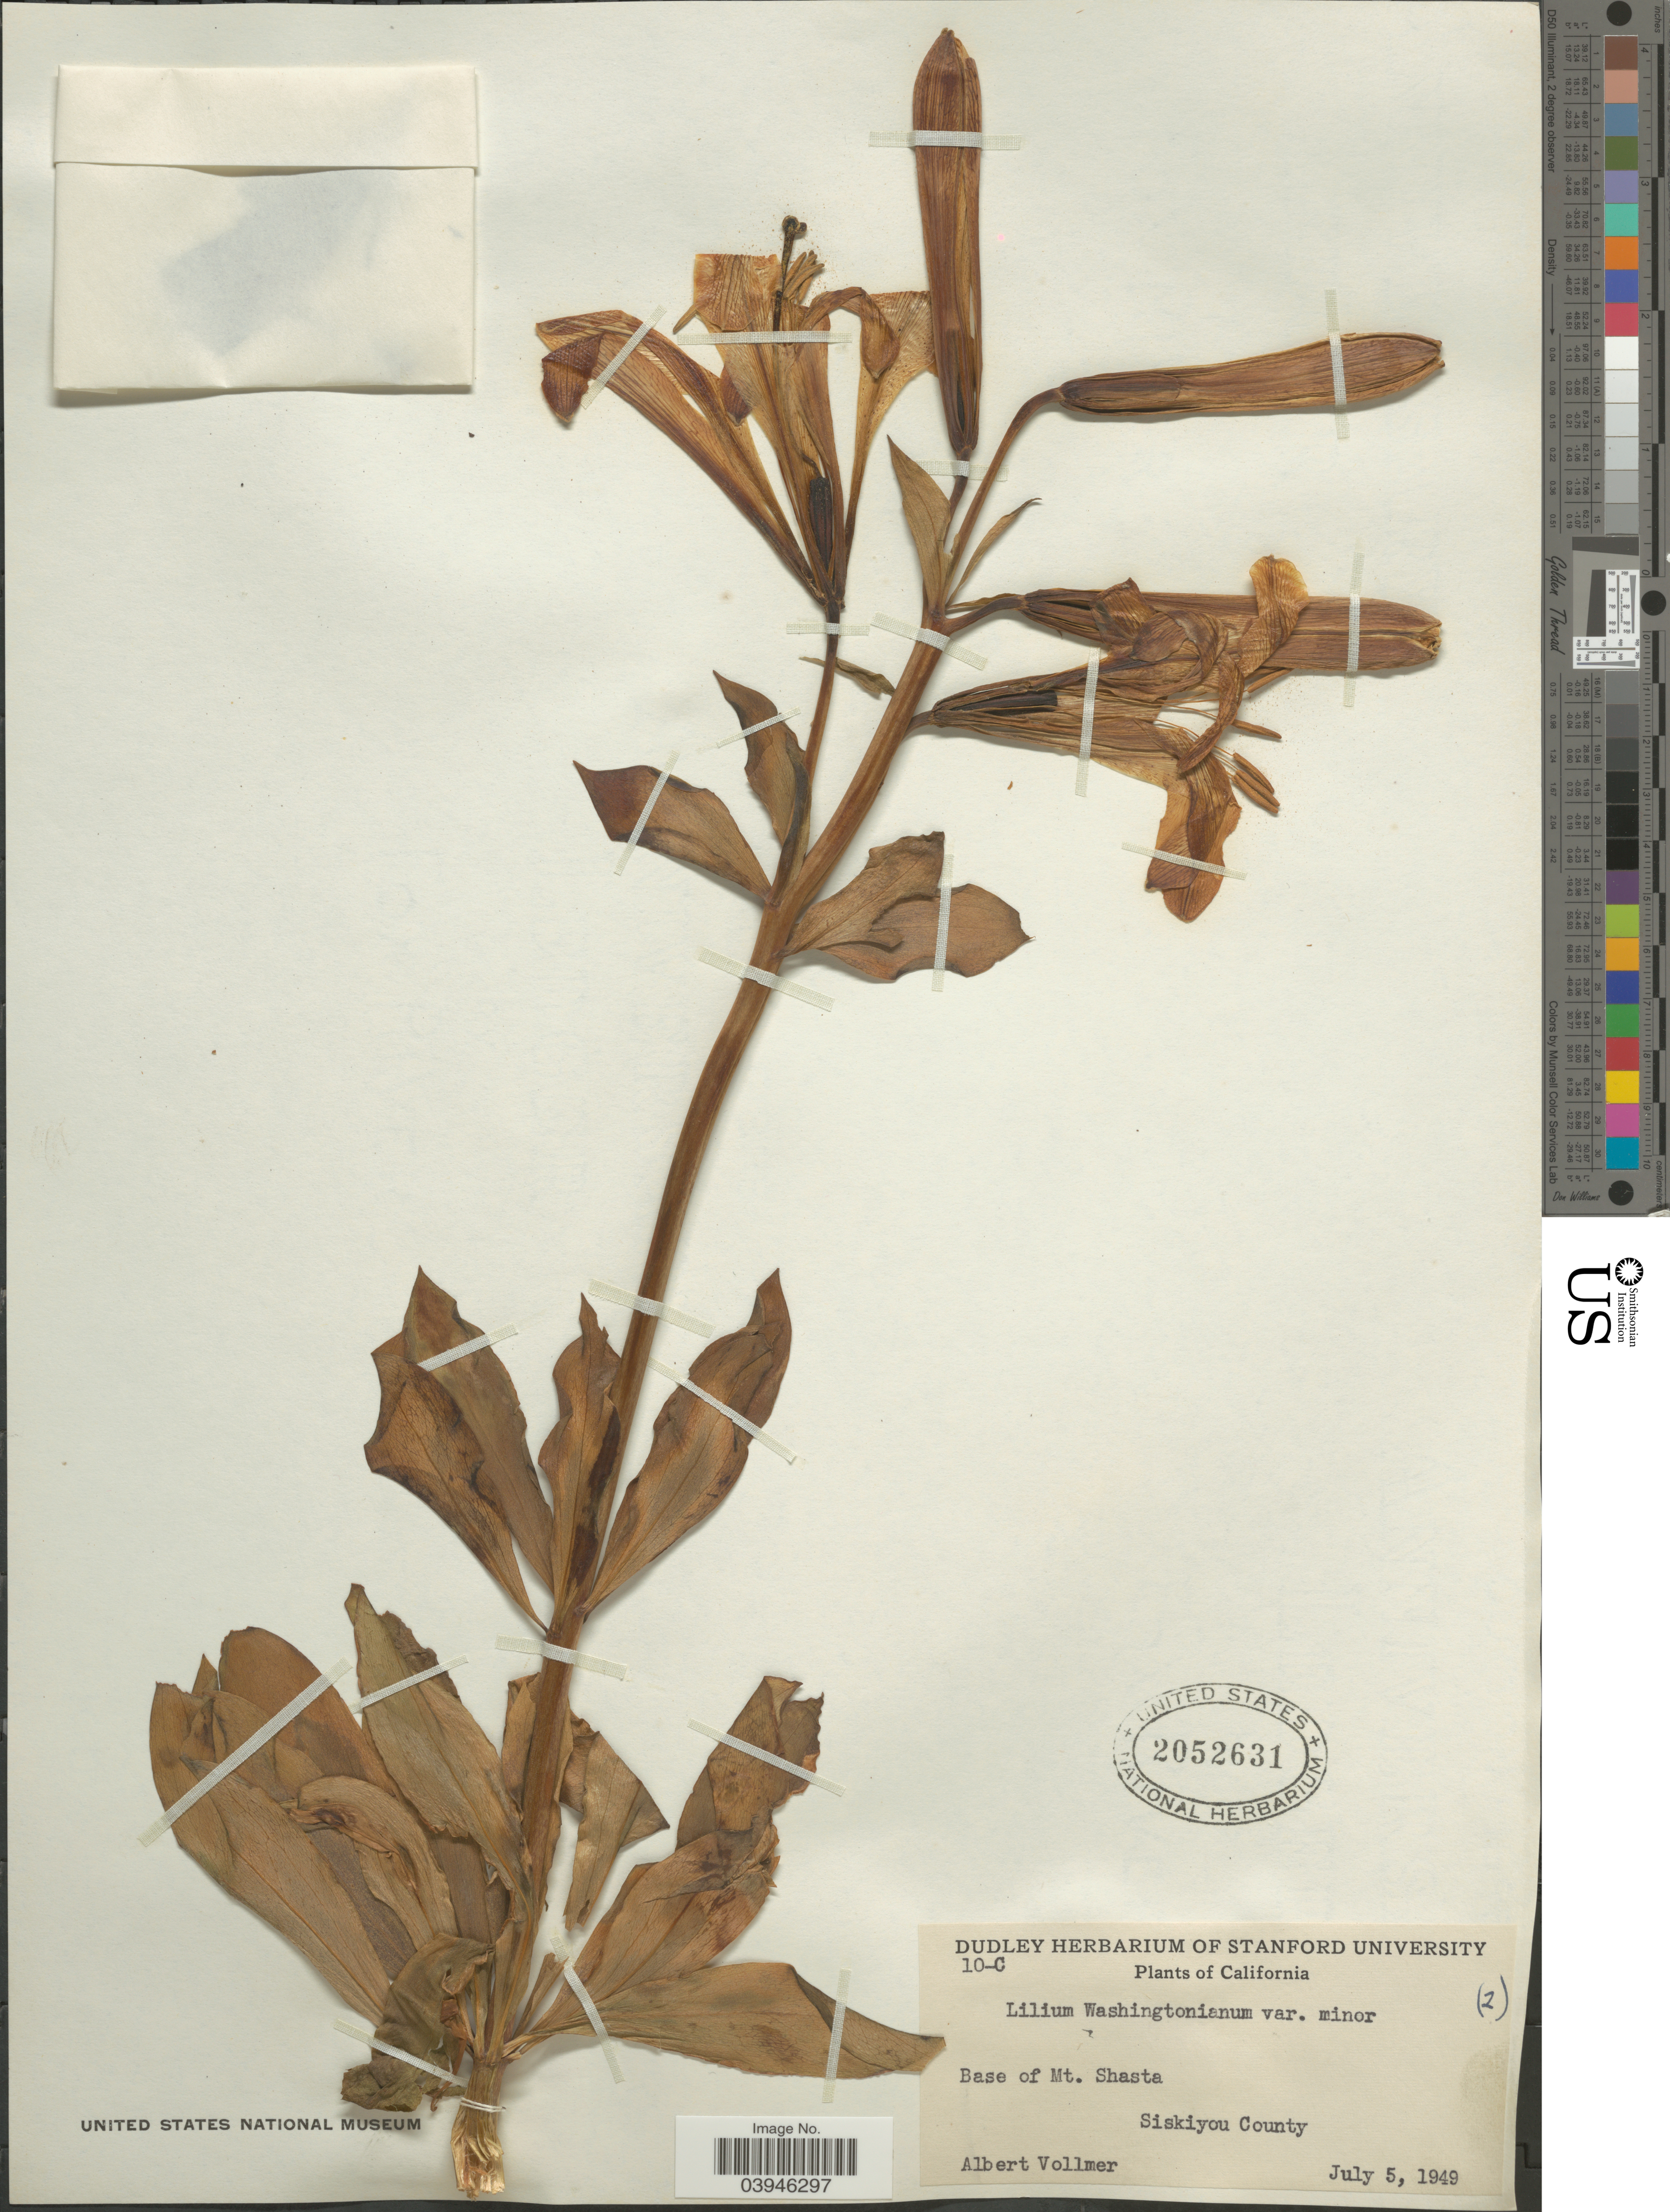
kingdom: Plantae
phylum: Tracheophyta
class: Liliopsida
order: Liliales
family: Liliaceae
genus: Lilium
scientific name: Lilium washingtonianum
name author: Kellogg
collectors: A. Vollmer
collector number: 10-C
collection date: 1949-07-05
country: United States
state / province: California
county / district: Siskiyou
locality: Base of Mt. Shasta. Siskiyou County.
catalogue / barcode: US 2052631